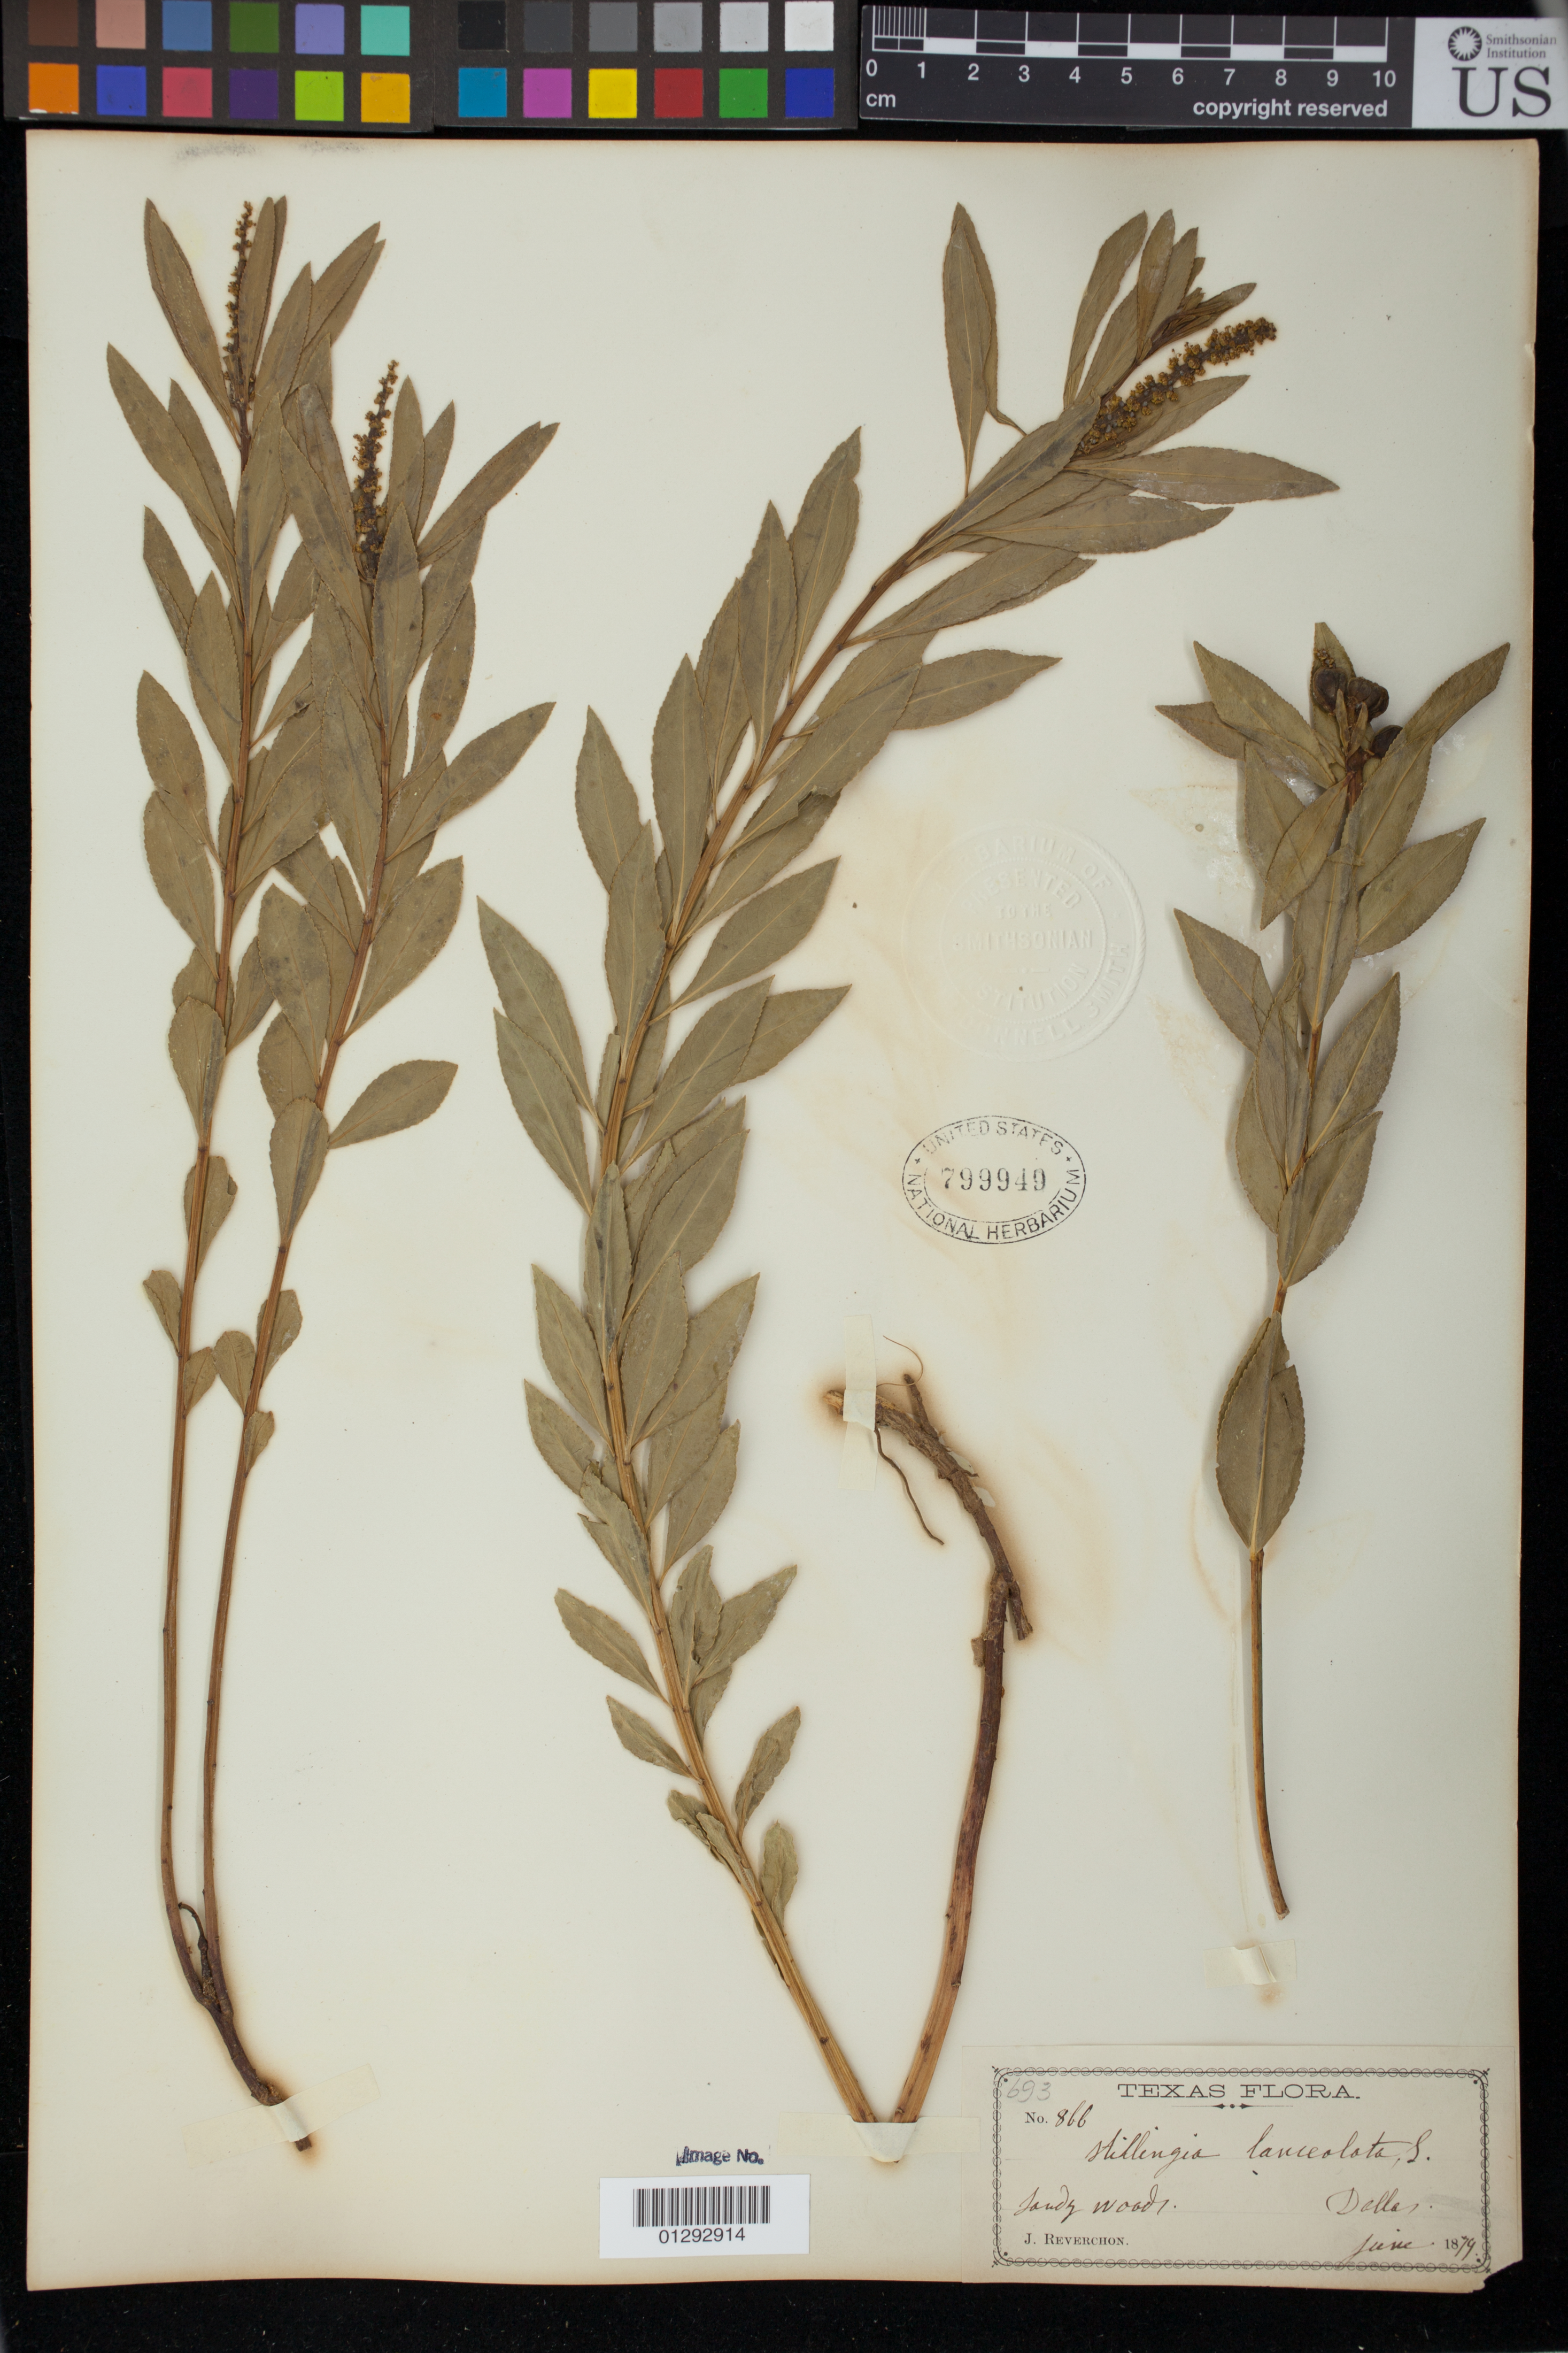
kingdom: Plantae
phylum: Tracheophyta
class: Magnoliopsida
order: Malpighiales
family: Euphorbiaceae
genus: Stillingia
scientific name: Stillingia sylvatica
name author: L.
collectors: J. Reverchon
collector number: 866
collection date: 1879-06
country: United States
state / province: Texas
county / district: Dallas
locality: Dallas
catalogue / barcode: US 799949